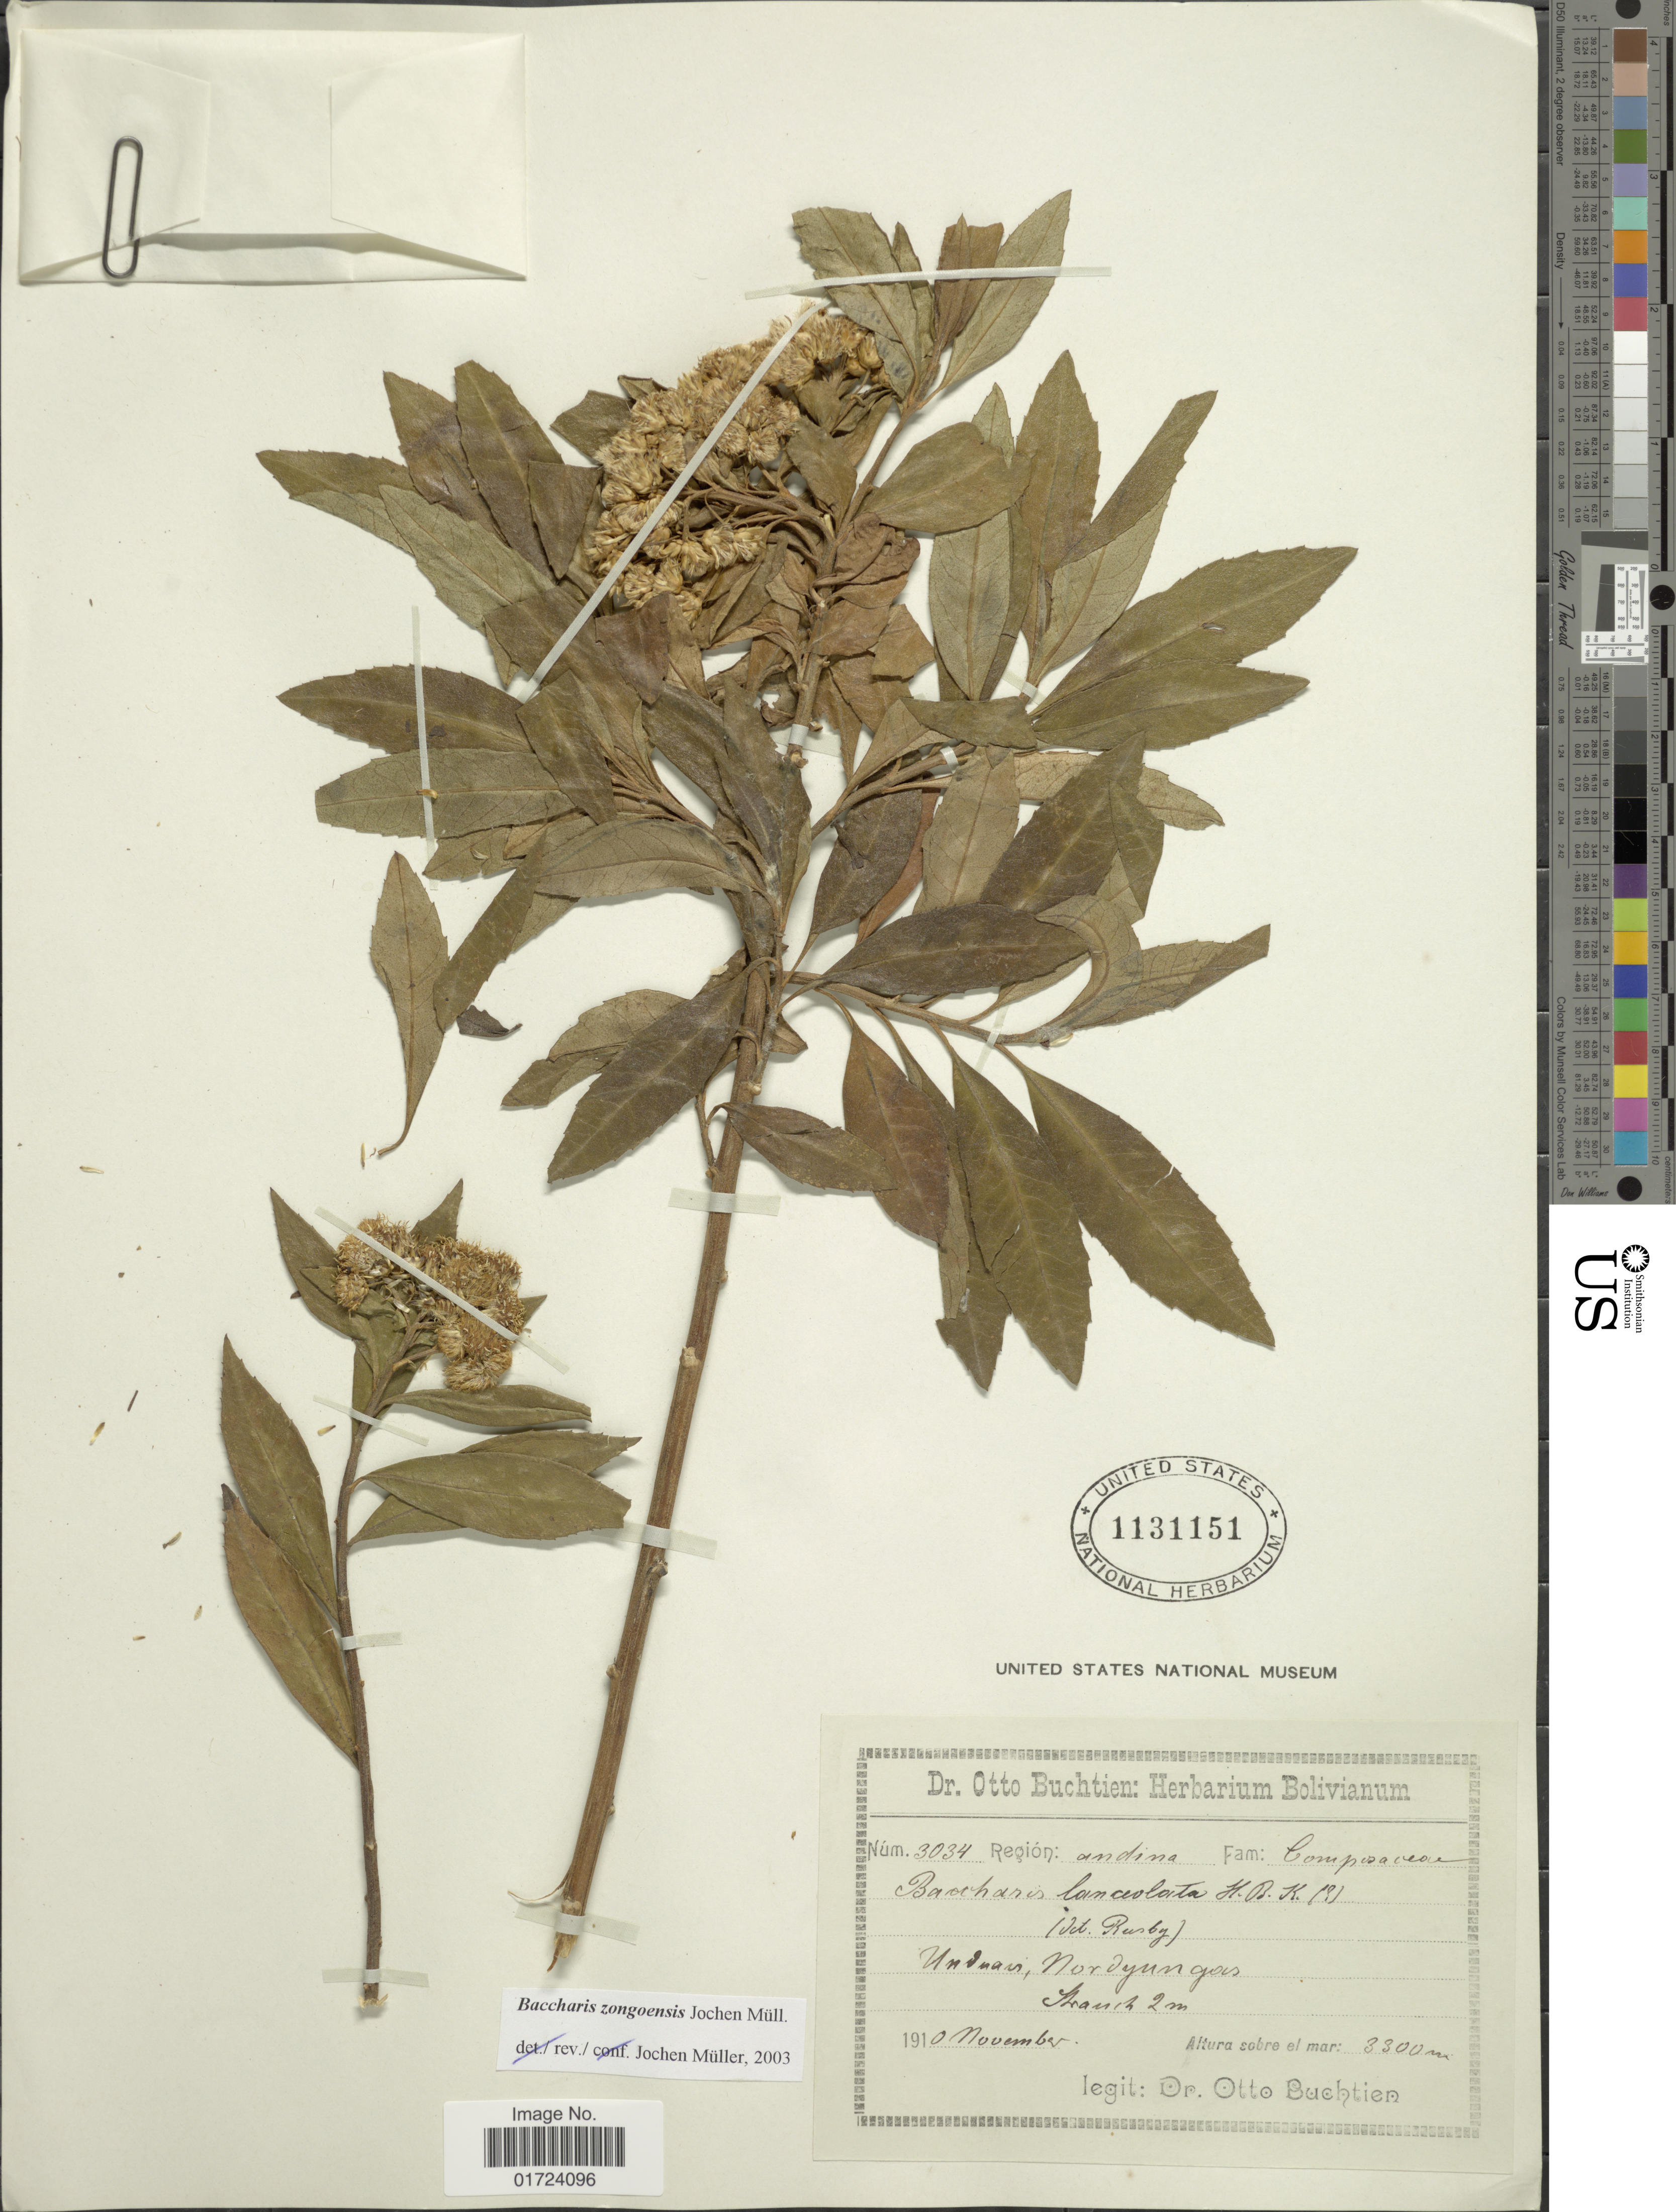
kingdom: Plantae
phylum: Tracheophyta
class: Magnoliopsida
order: Asterales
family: Asteraceae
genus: Baccharis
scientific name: Baccharis zongoensis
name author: Joch. Müll.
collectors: O. Buchtien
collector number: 3034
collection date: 1910-11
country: Bolivia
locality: Unduavi, Nordyungas. Region andina.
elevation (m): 3300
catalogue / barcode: US 1131151